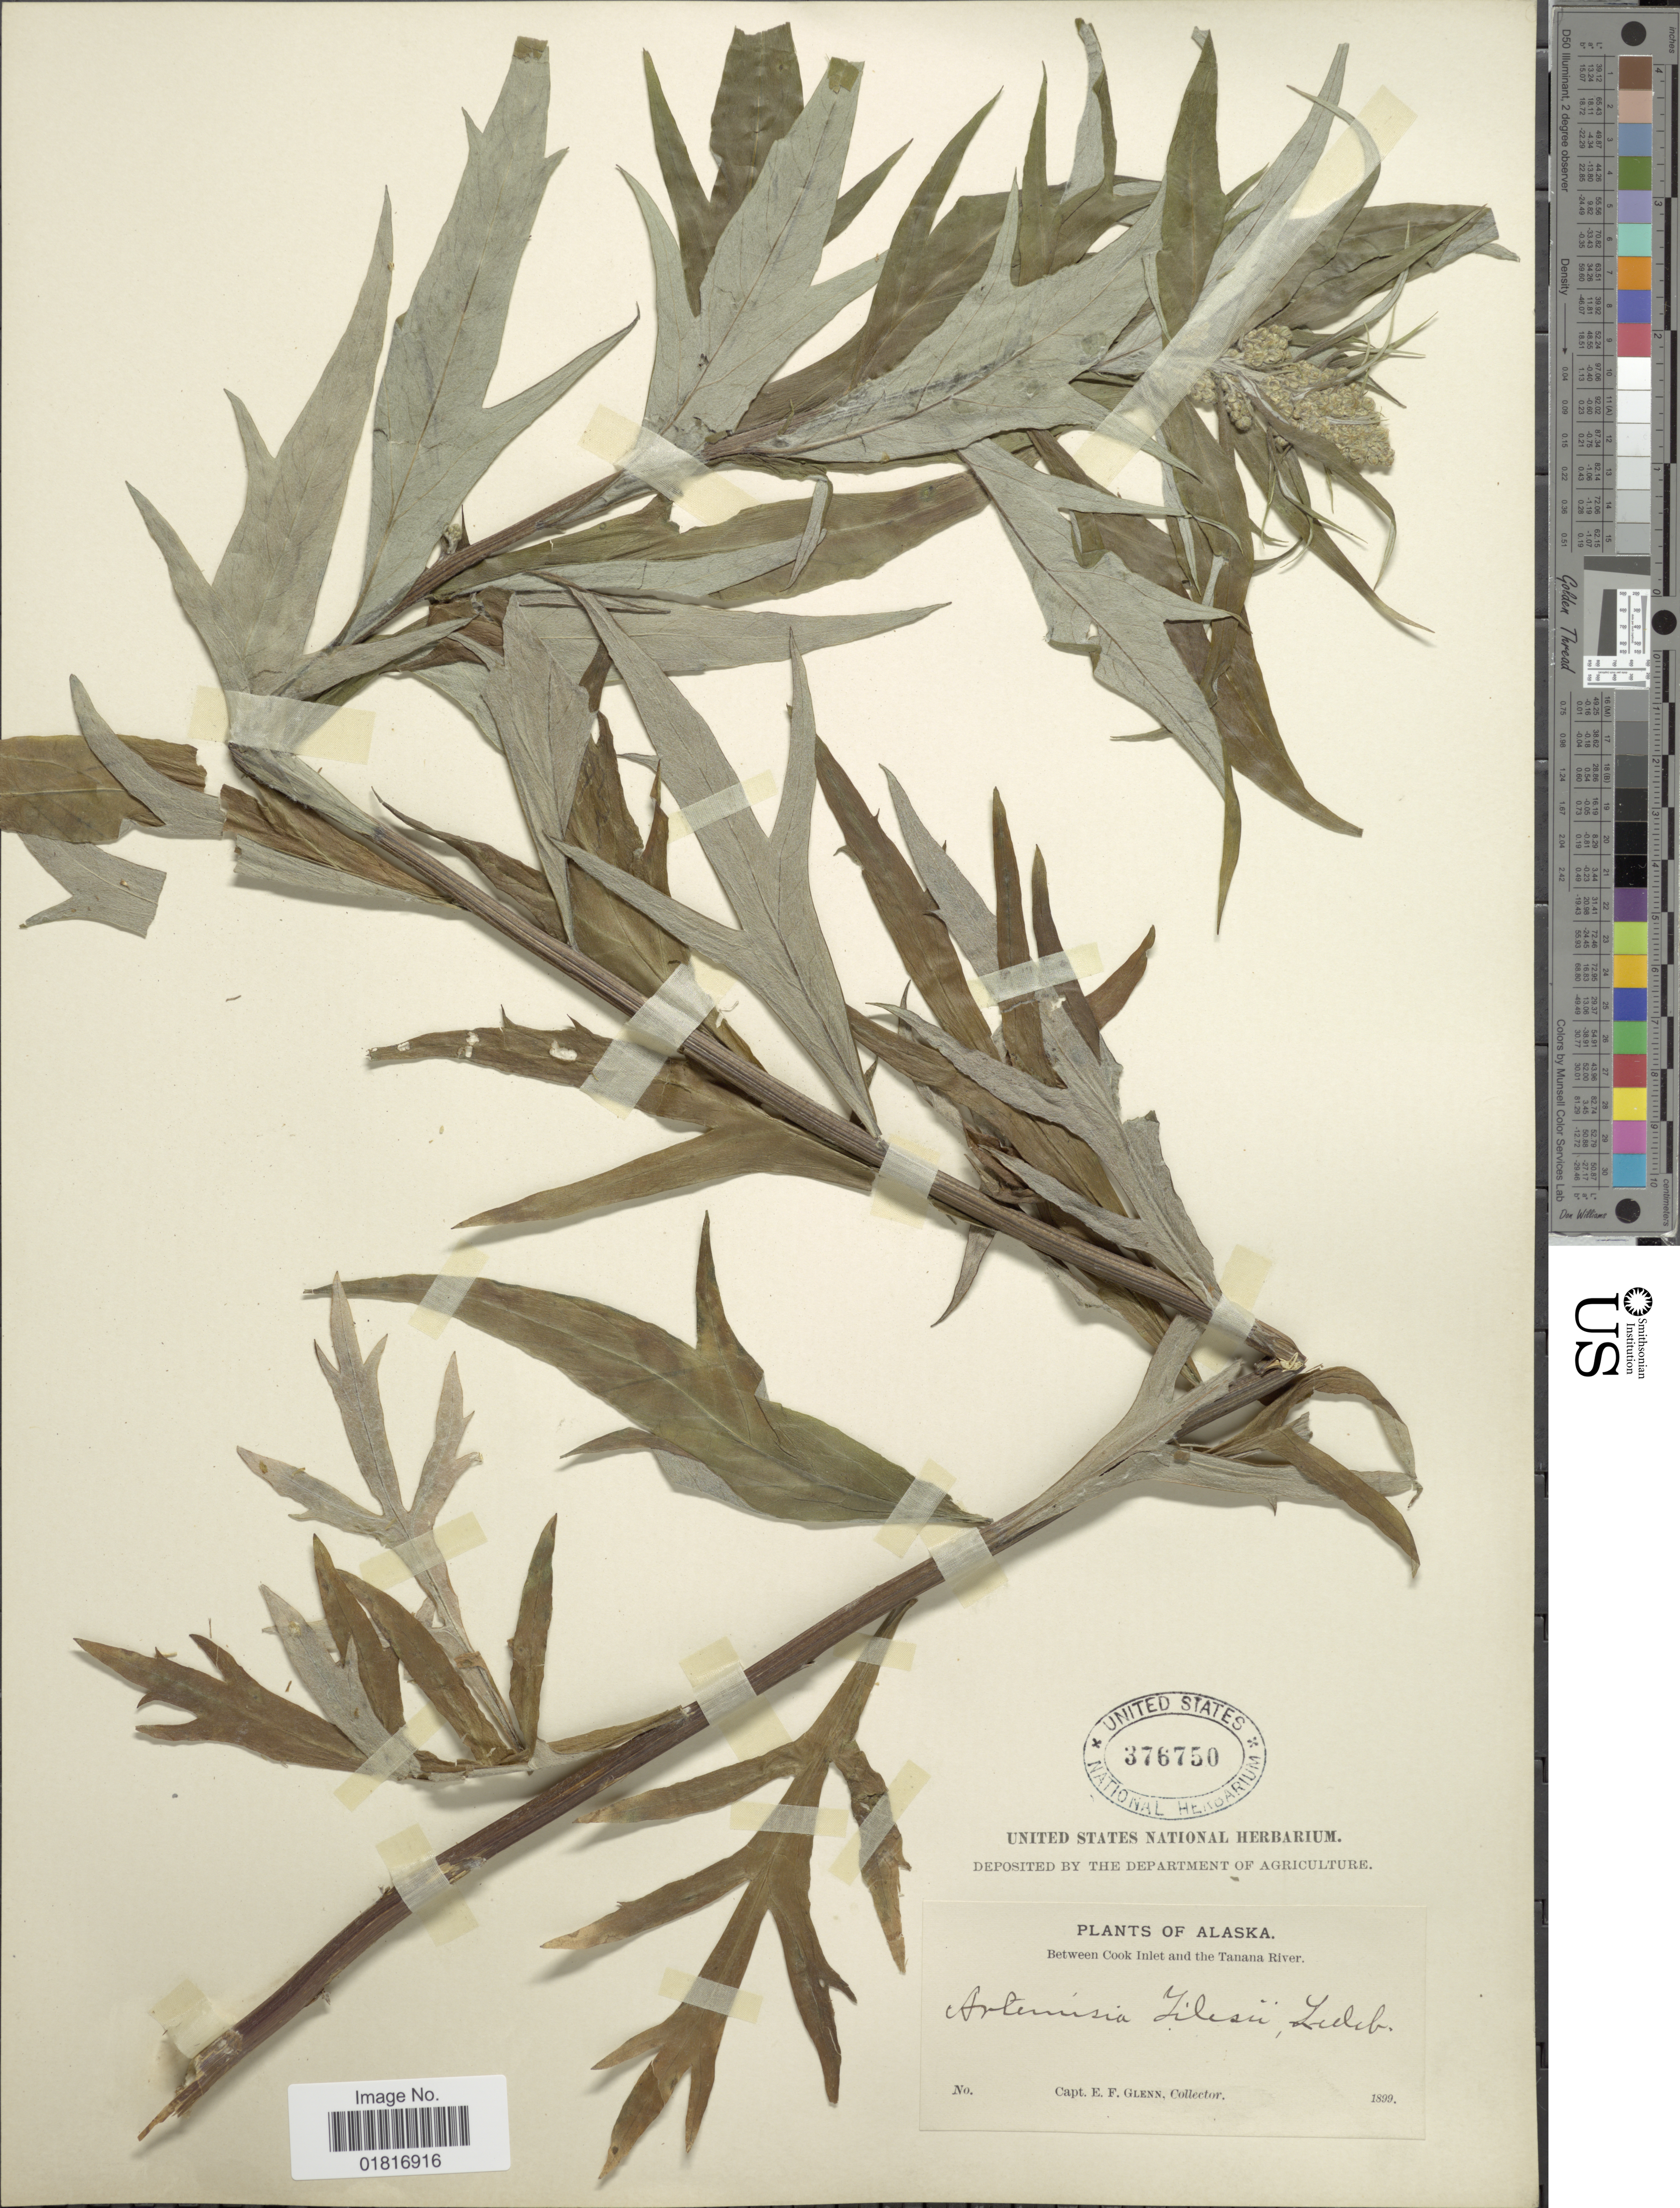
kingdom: Plantae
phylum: Tracheophyta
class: Magnoliopsida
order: Asterales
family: Asteraceae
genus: Artemisia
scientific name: Artemisia tilesii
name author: Ledeb.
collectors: E. Glenn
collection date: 1899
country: United States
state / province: Alaska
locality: Between Cook Inlet and the Tanana River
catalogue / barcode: US 376750